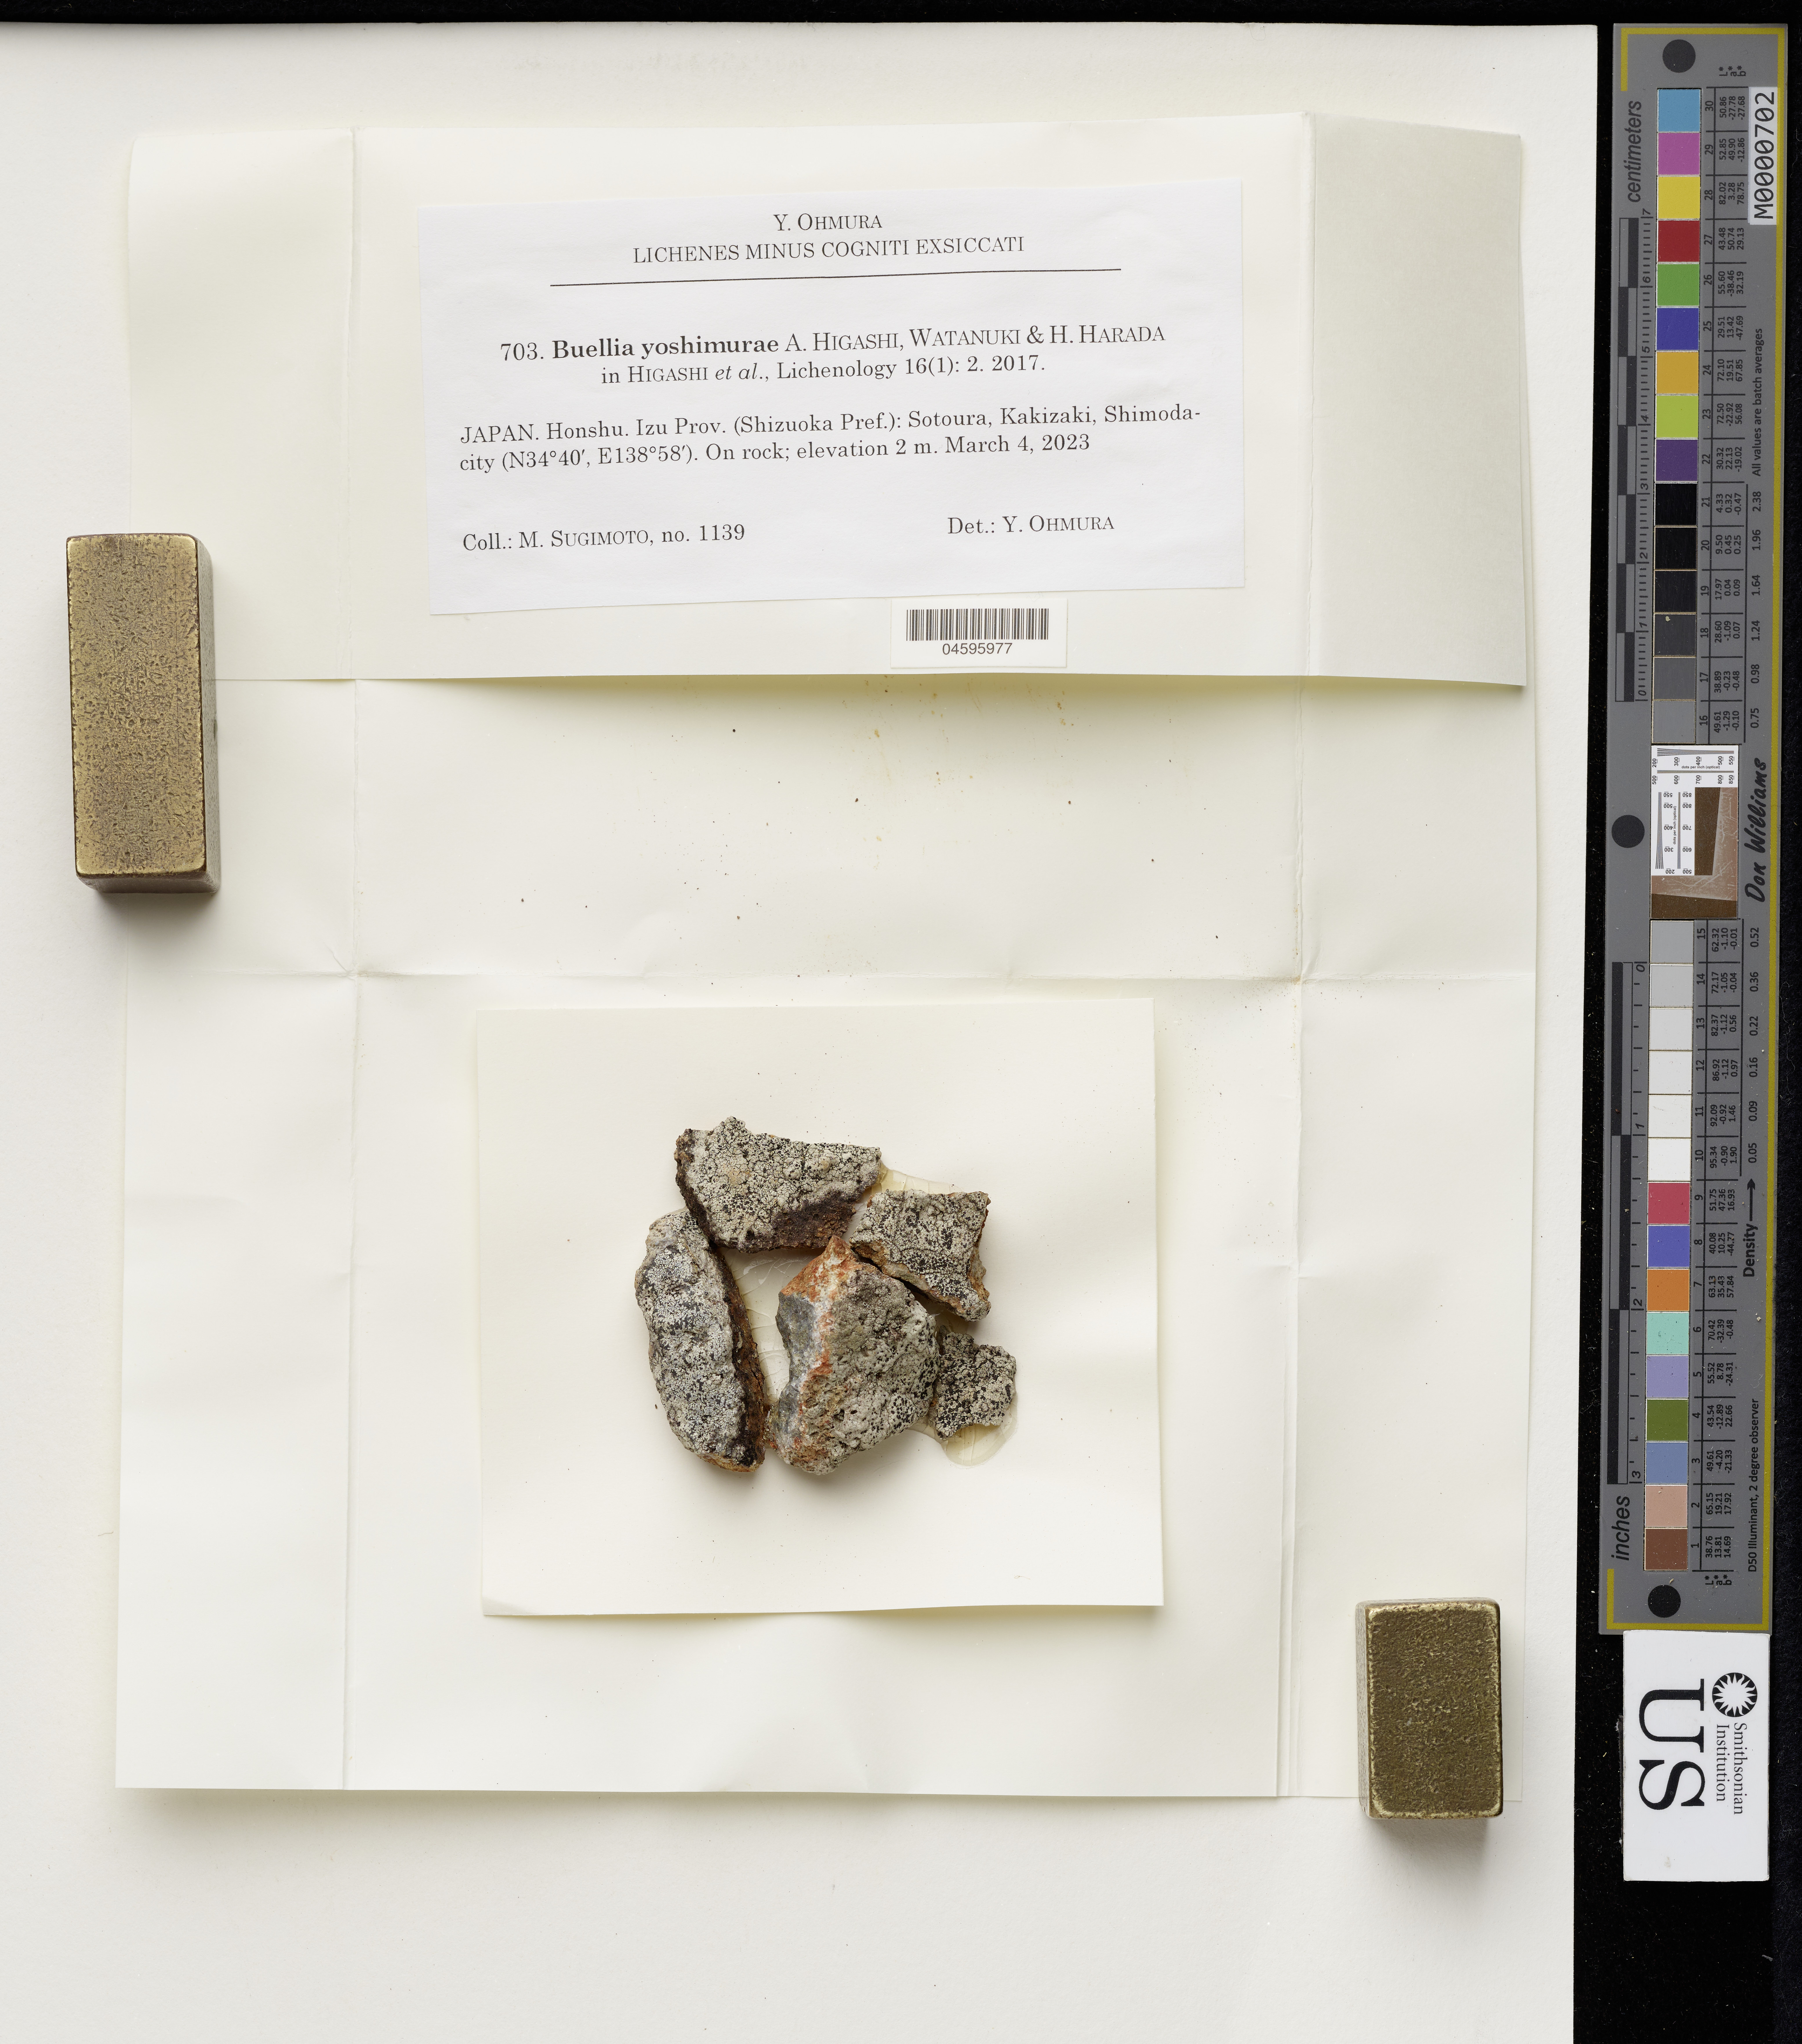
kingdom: Fungi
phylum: Ascomycota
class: Lecanoromycetes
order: Caliciales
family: Caliciaceae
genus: Buellia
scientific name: Buellia yoshimurae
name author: A.Higashi et al.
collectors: M. Sugimoto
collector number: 1139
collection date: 2023-03-04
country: Japan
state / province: Sizuoka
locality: Honshu. Izu Prov. (Shizuoka Pref.): Sotoura, Kakizaki, Shimoda-city.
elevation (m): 2